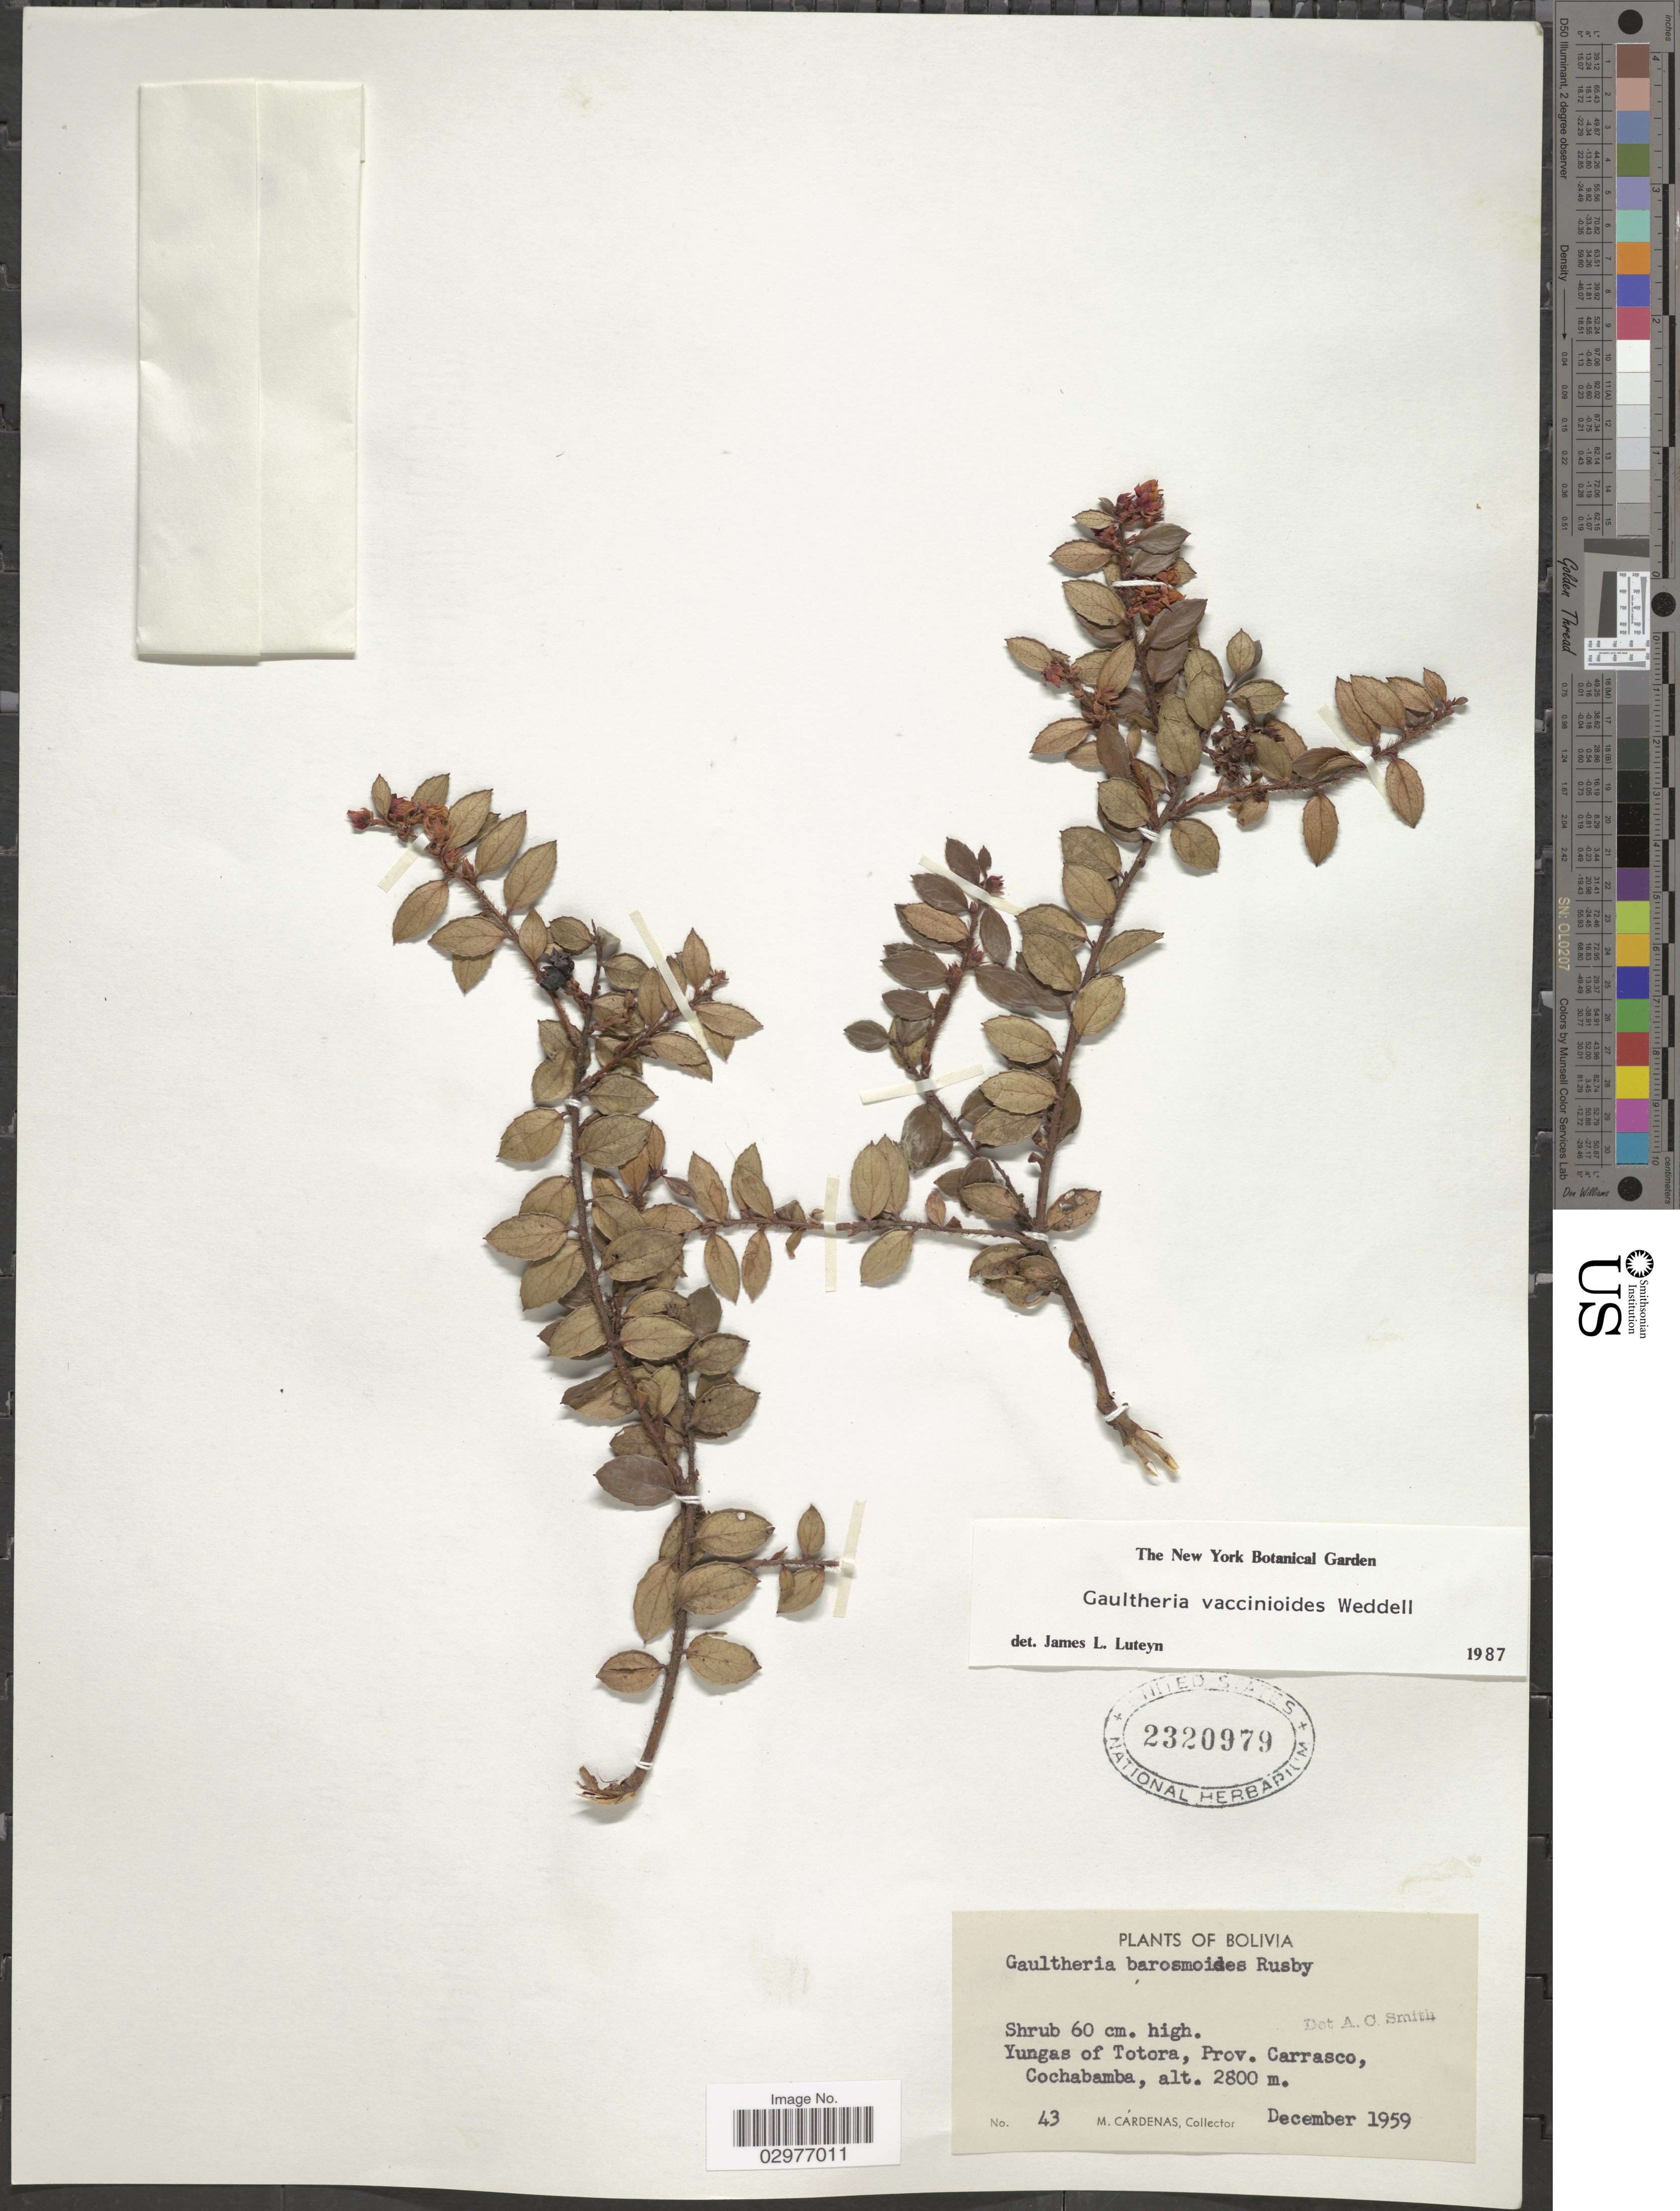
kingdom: Plantae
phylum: Tracheophyta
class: Magnoliopsida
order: Ericales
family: Ericaceae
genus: Gaultheria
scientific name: Gaultheria vaccinioides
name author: Wedd.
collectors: M. Cárdenas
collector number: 43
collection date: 1959-12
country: Bolivia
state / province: Cochabamba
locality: Yungas of Totora, Prov. Carrasco.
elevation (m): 2800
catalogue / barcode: US 2320979